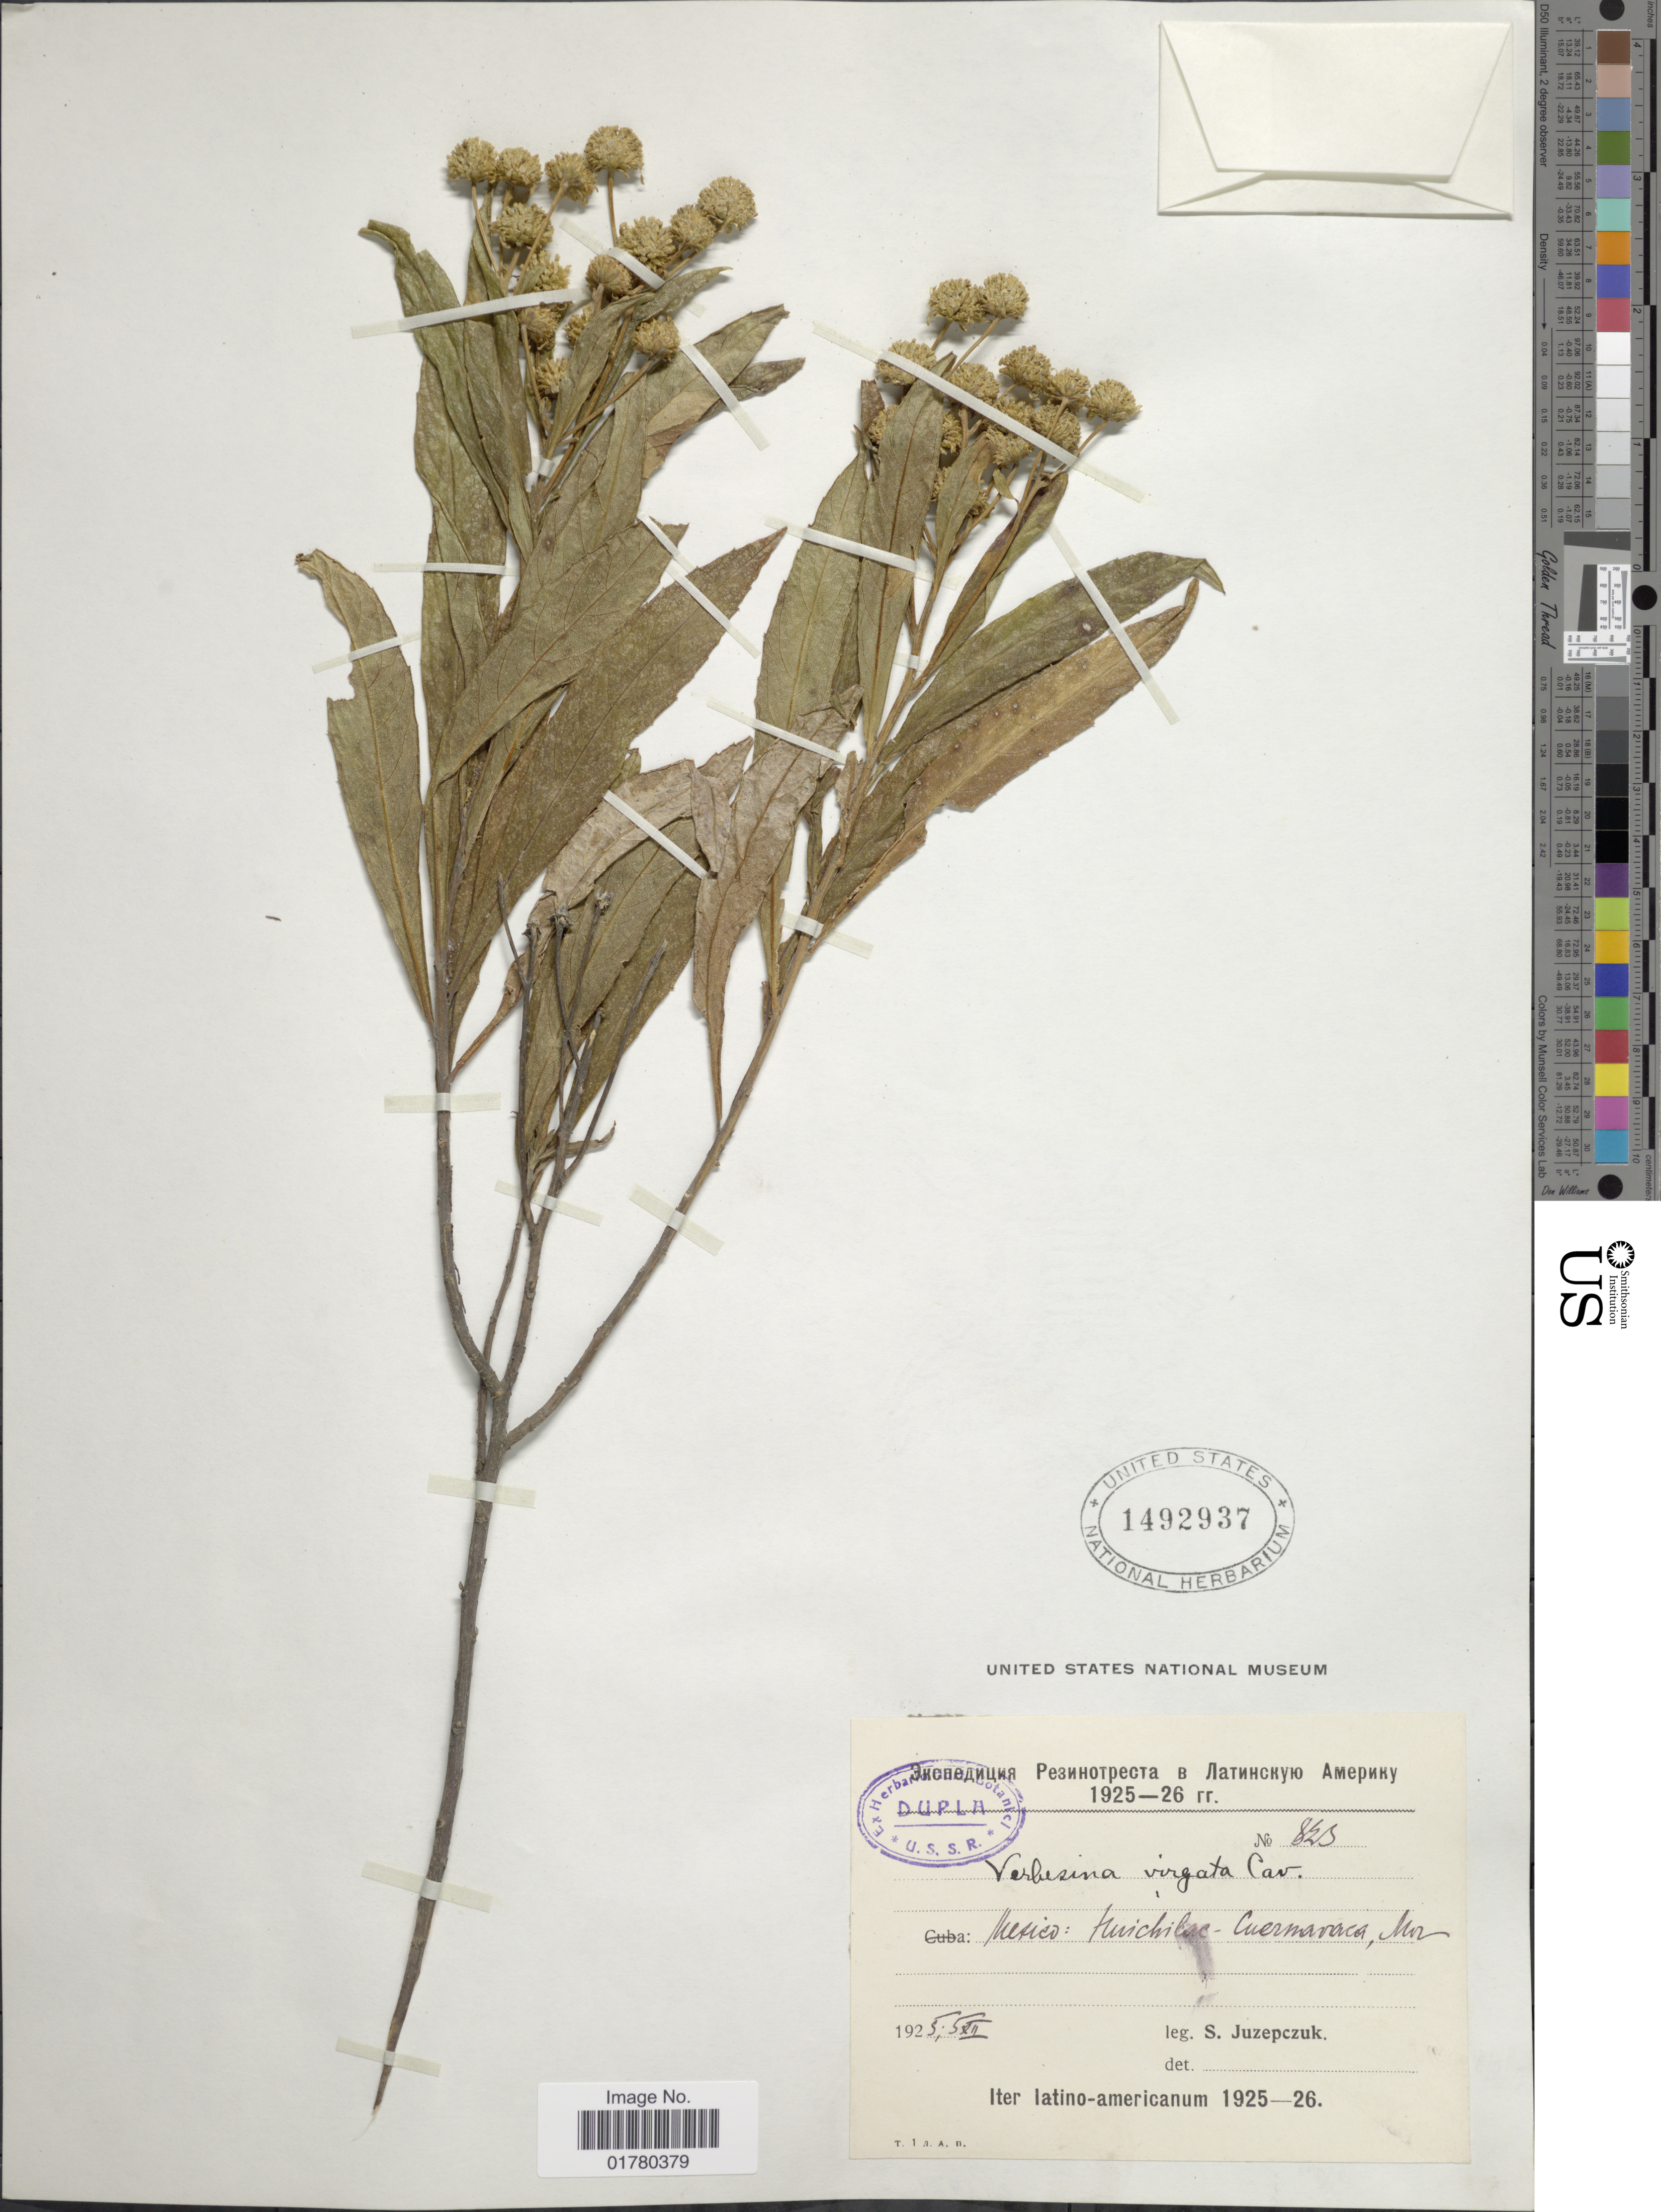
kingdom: Plantae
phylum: Tracheophyta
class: Magnoliopsida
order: Asterales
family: Asteraceae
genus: Verbesina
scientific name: Verbesina virgata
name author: Cav.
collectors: S. V. Juzepczuk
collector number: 823*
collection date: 1925-12-05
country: Mexico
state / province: Morelos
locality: Huichilac - Cuernavaca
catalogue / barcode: US 1492937